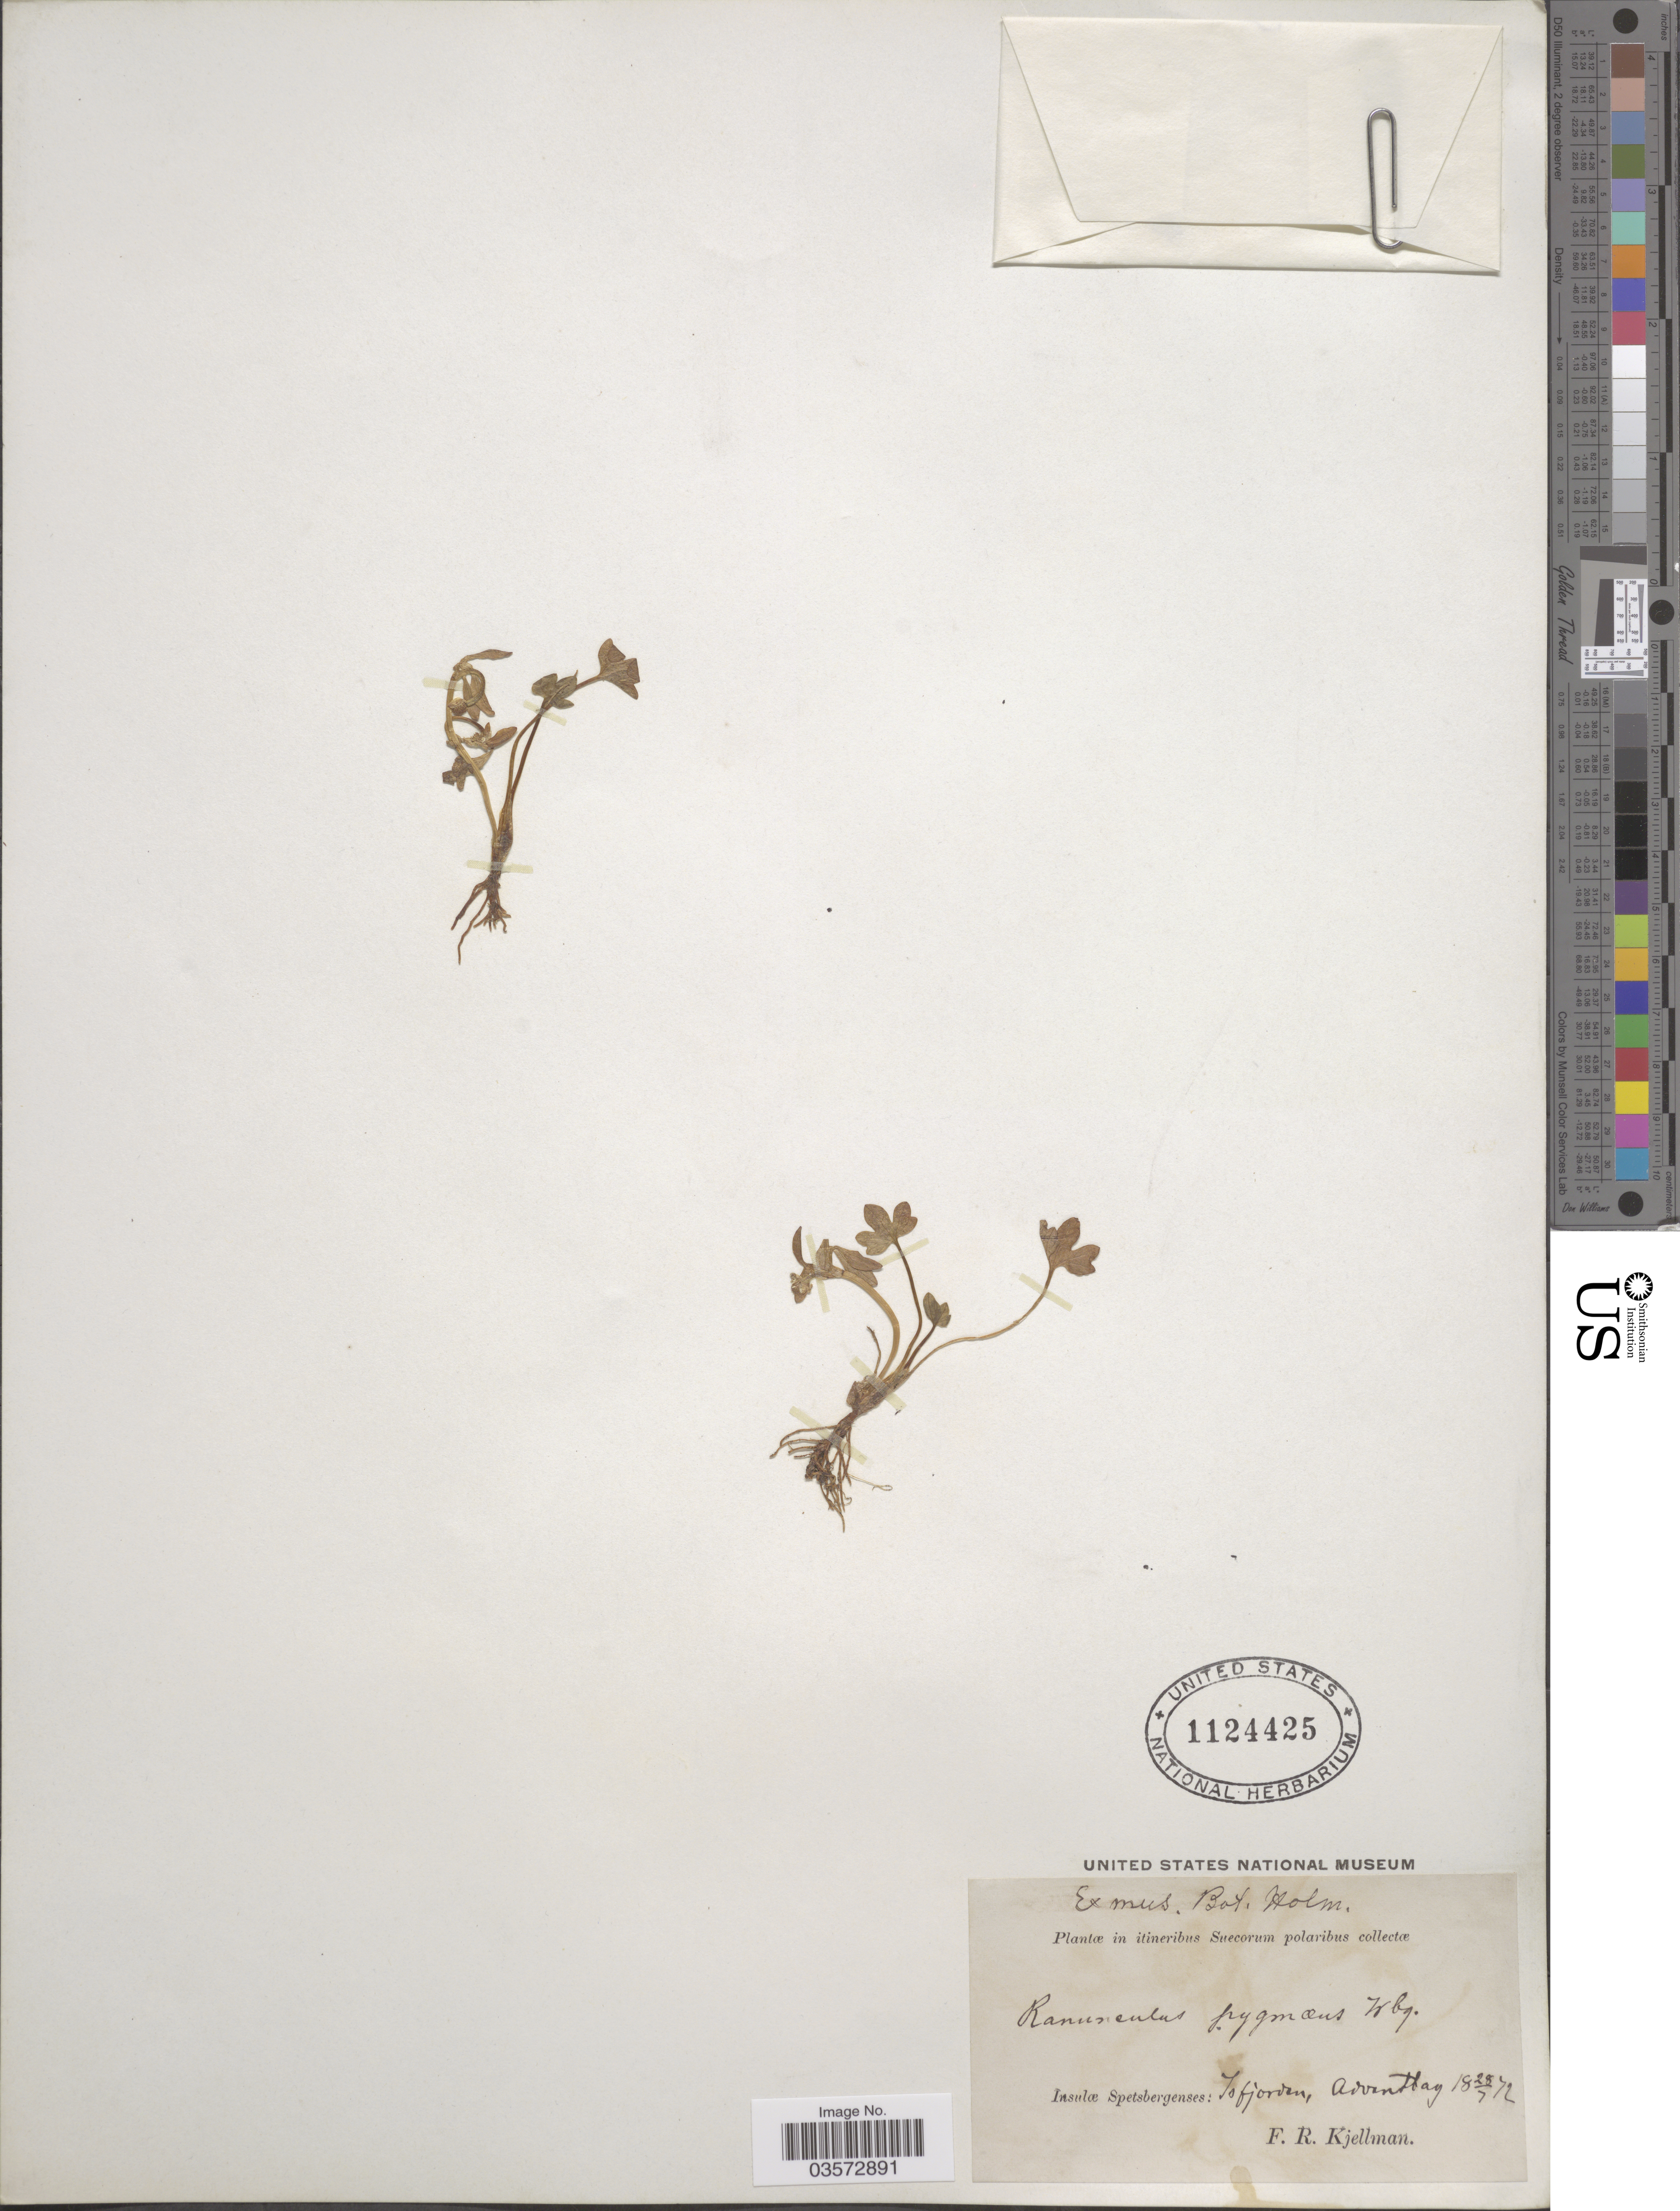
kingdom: Plantae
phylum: Tracheophyta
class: Magnoliopsida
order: Ranunculales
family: Ranunculaceae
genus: Ranunculus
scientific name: Ranunculus pygmaeus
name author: Wahlenb.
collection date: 1872-07-28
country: Norway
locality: Insulae Spetsbergenses: Tofjorden, Adventbay.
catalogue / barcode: US 1124425